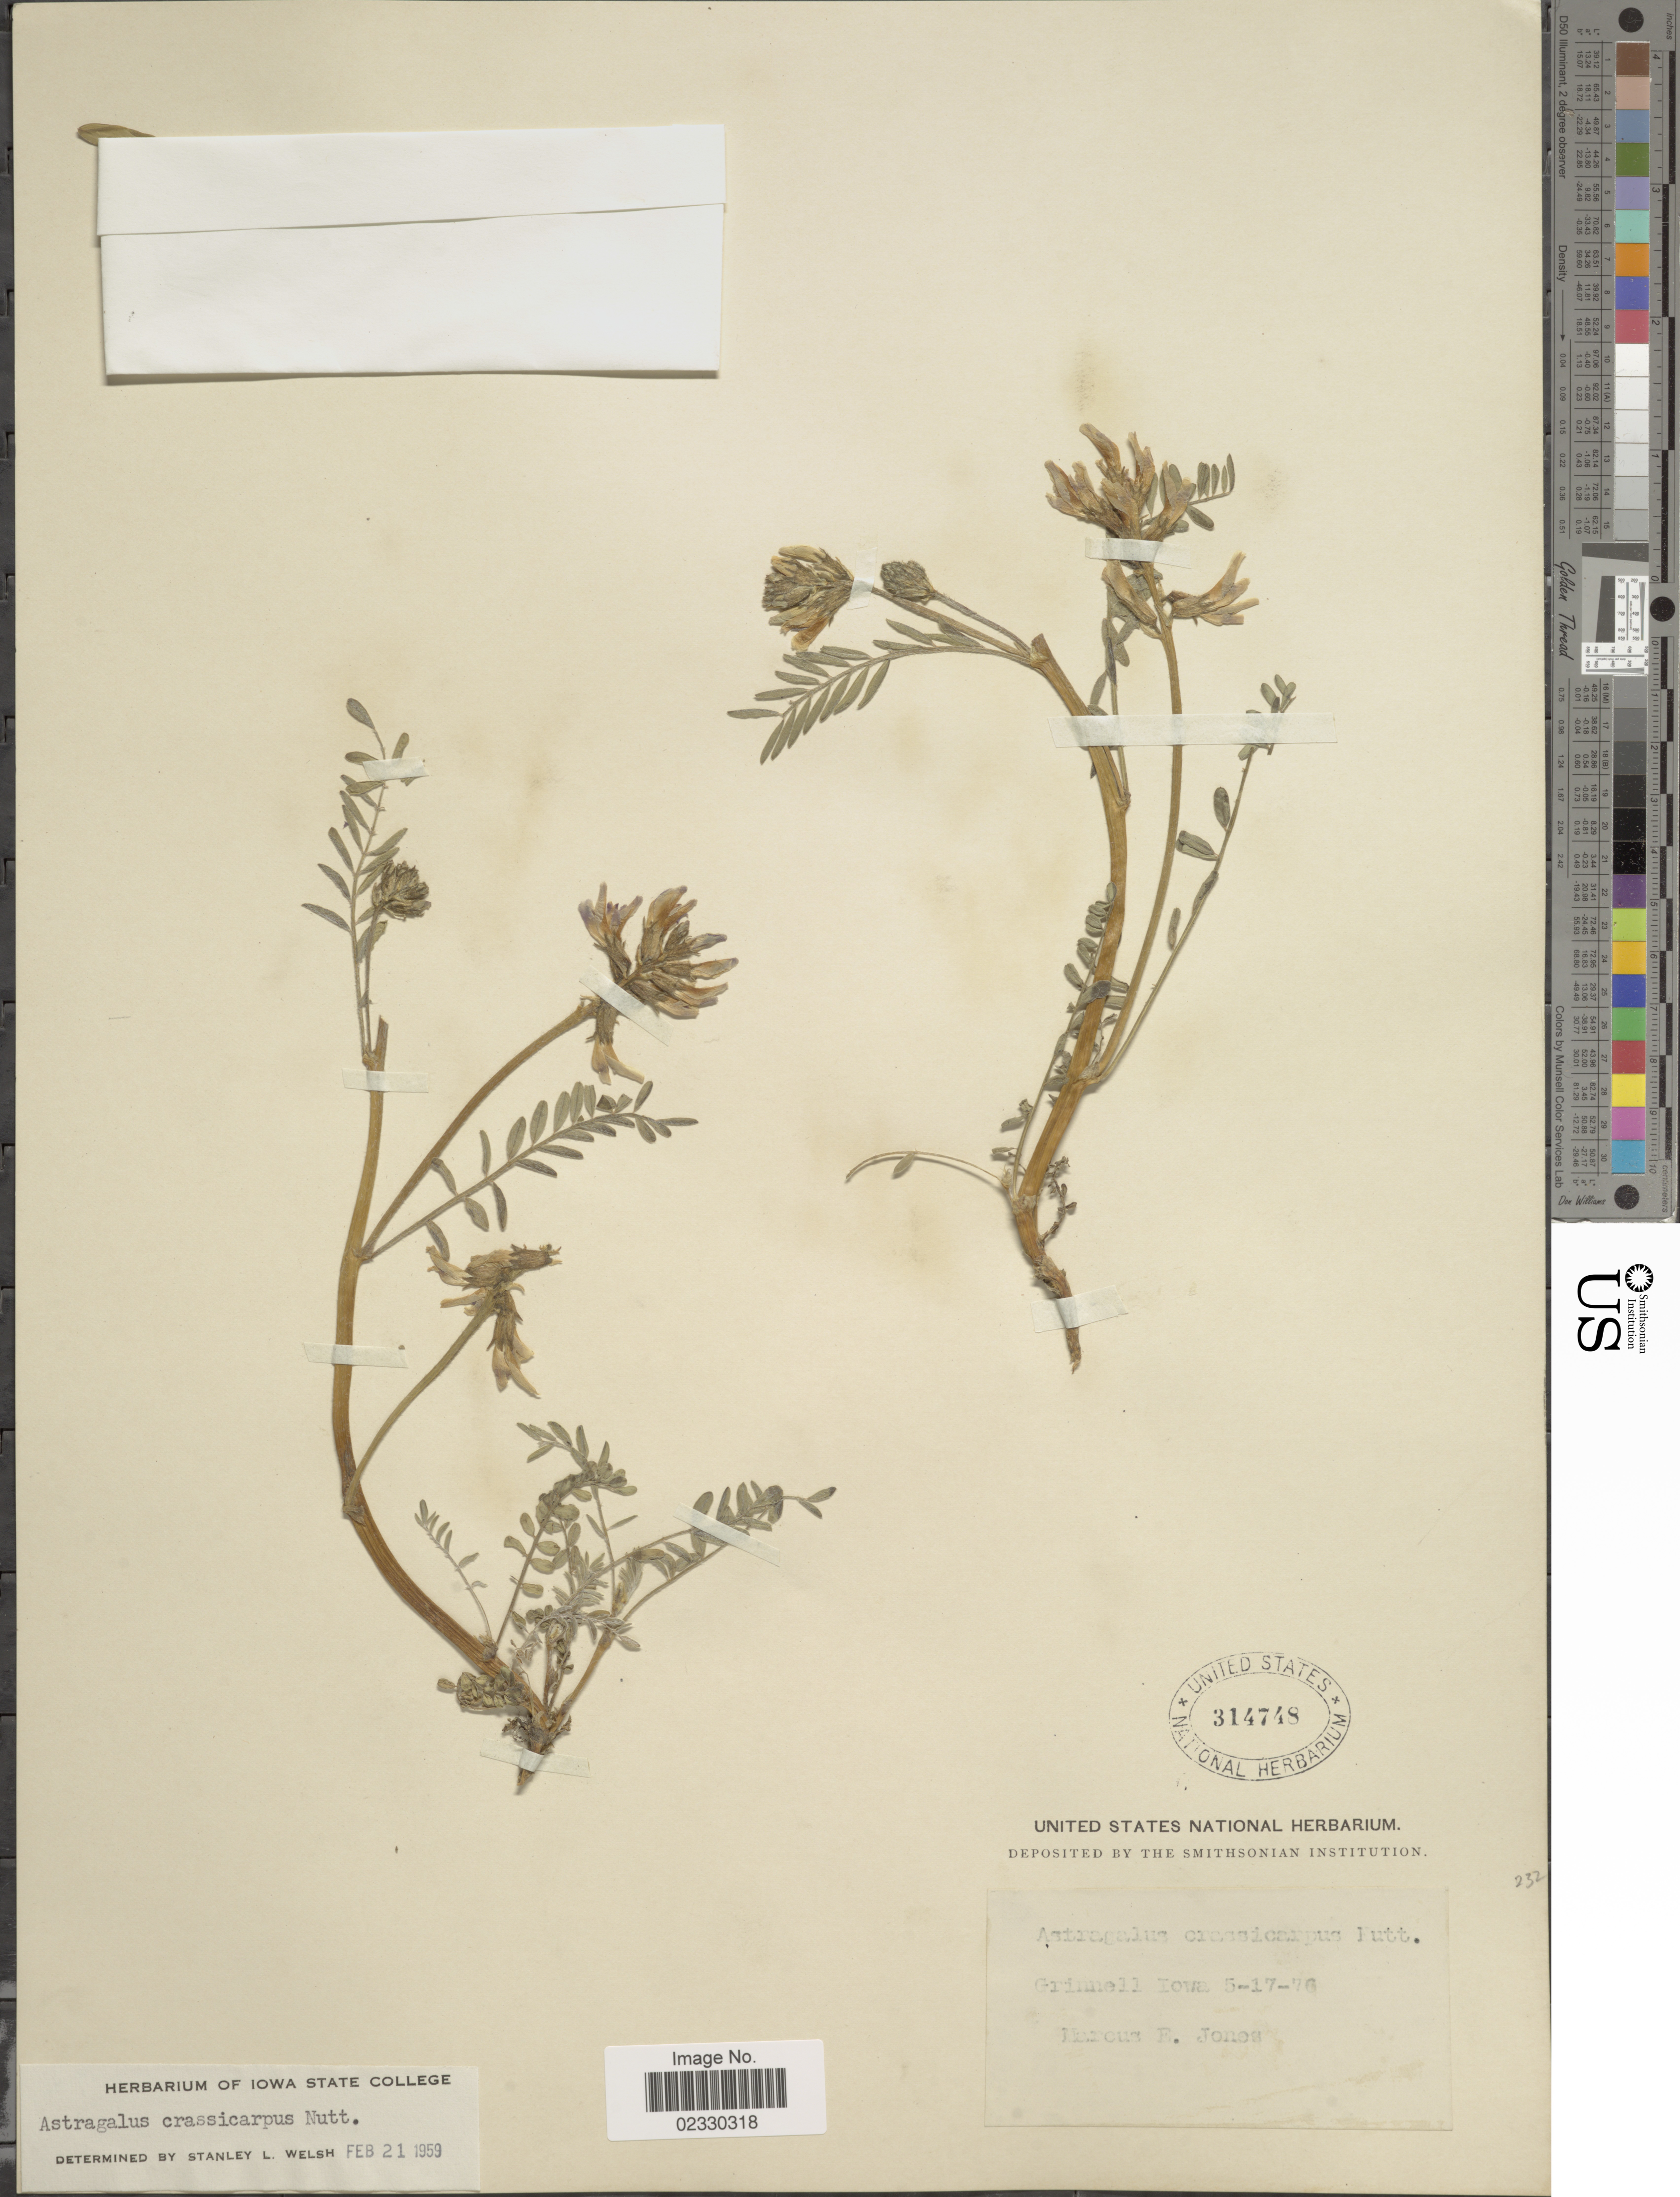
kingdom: Plantae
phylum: Tracheophyta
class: Magnoliopsida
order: Fabales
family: Fabaceae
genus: Astragalus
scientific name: Astragalus crassicarpus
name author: Nutt.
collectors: M. E. Jones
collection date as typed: Transcribed d/m/y: 17/5/76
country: United States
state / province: Iowa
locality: Grinnell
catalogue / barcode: US 314748